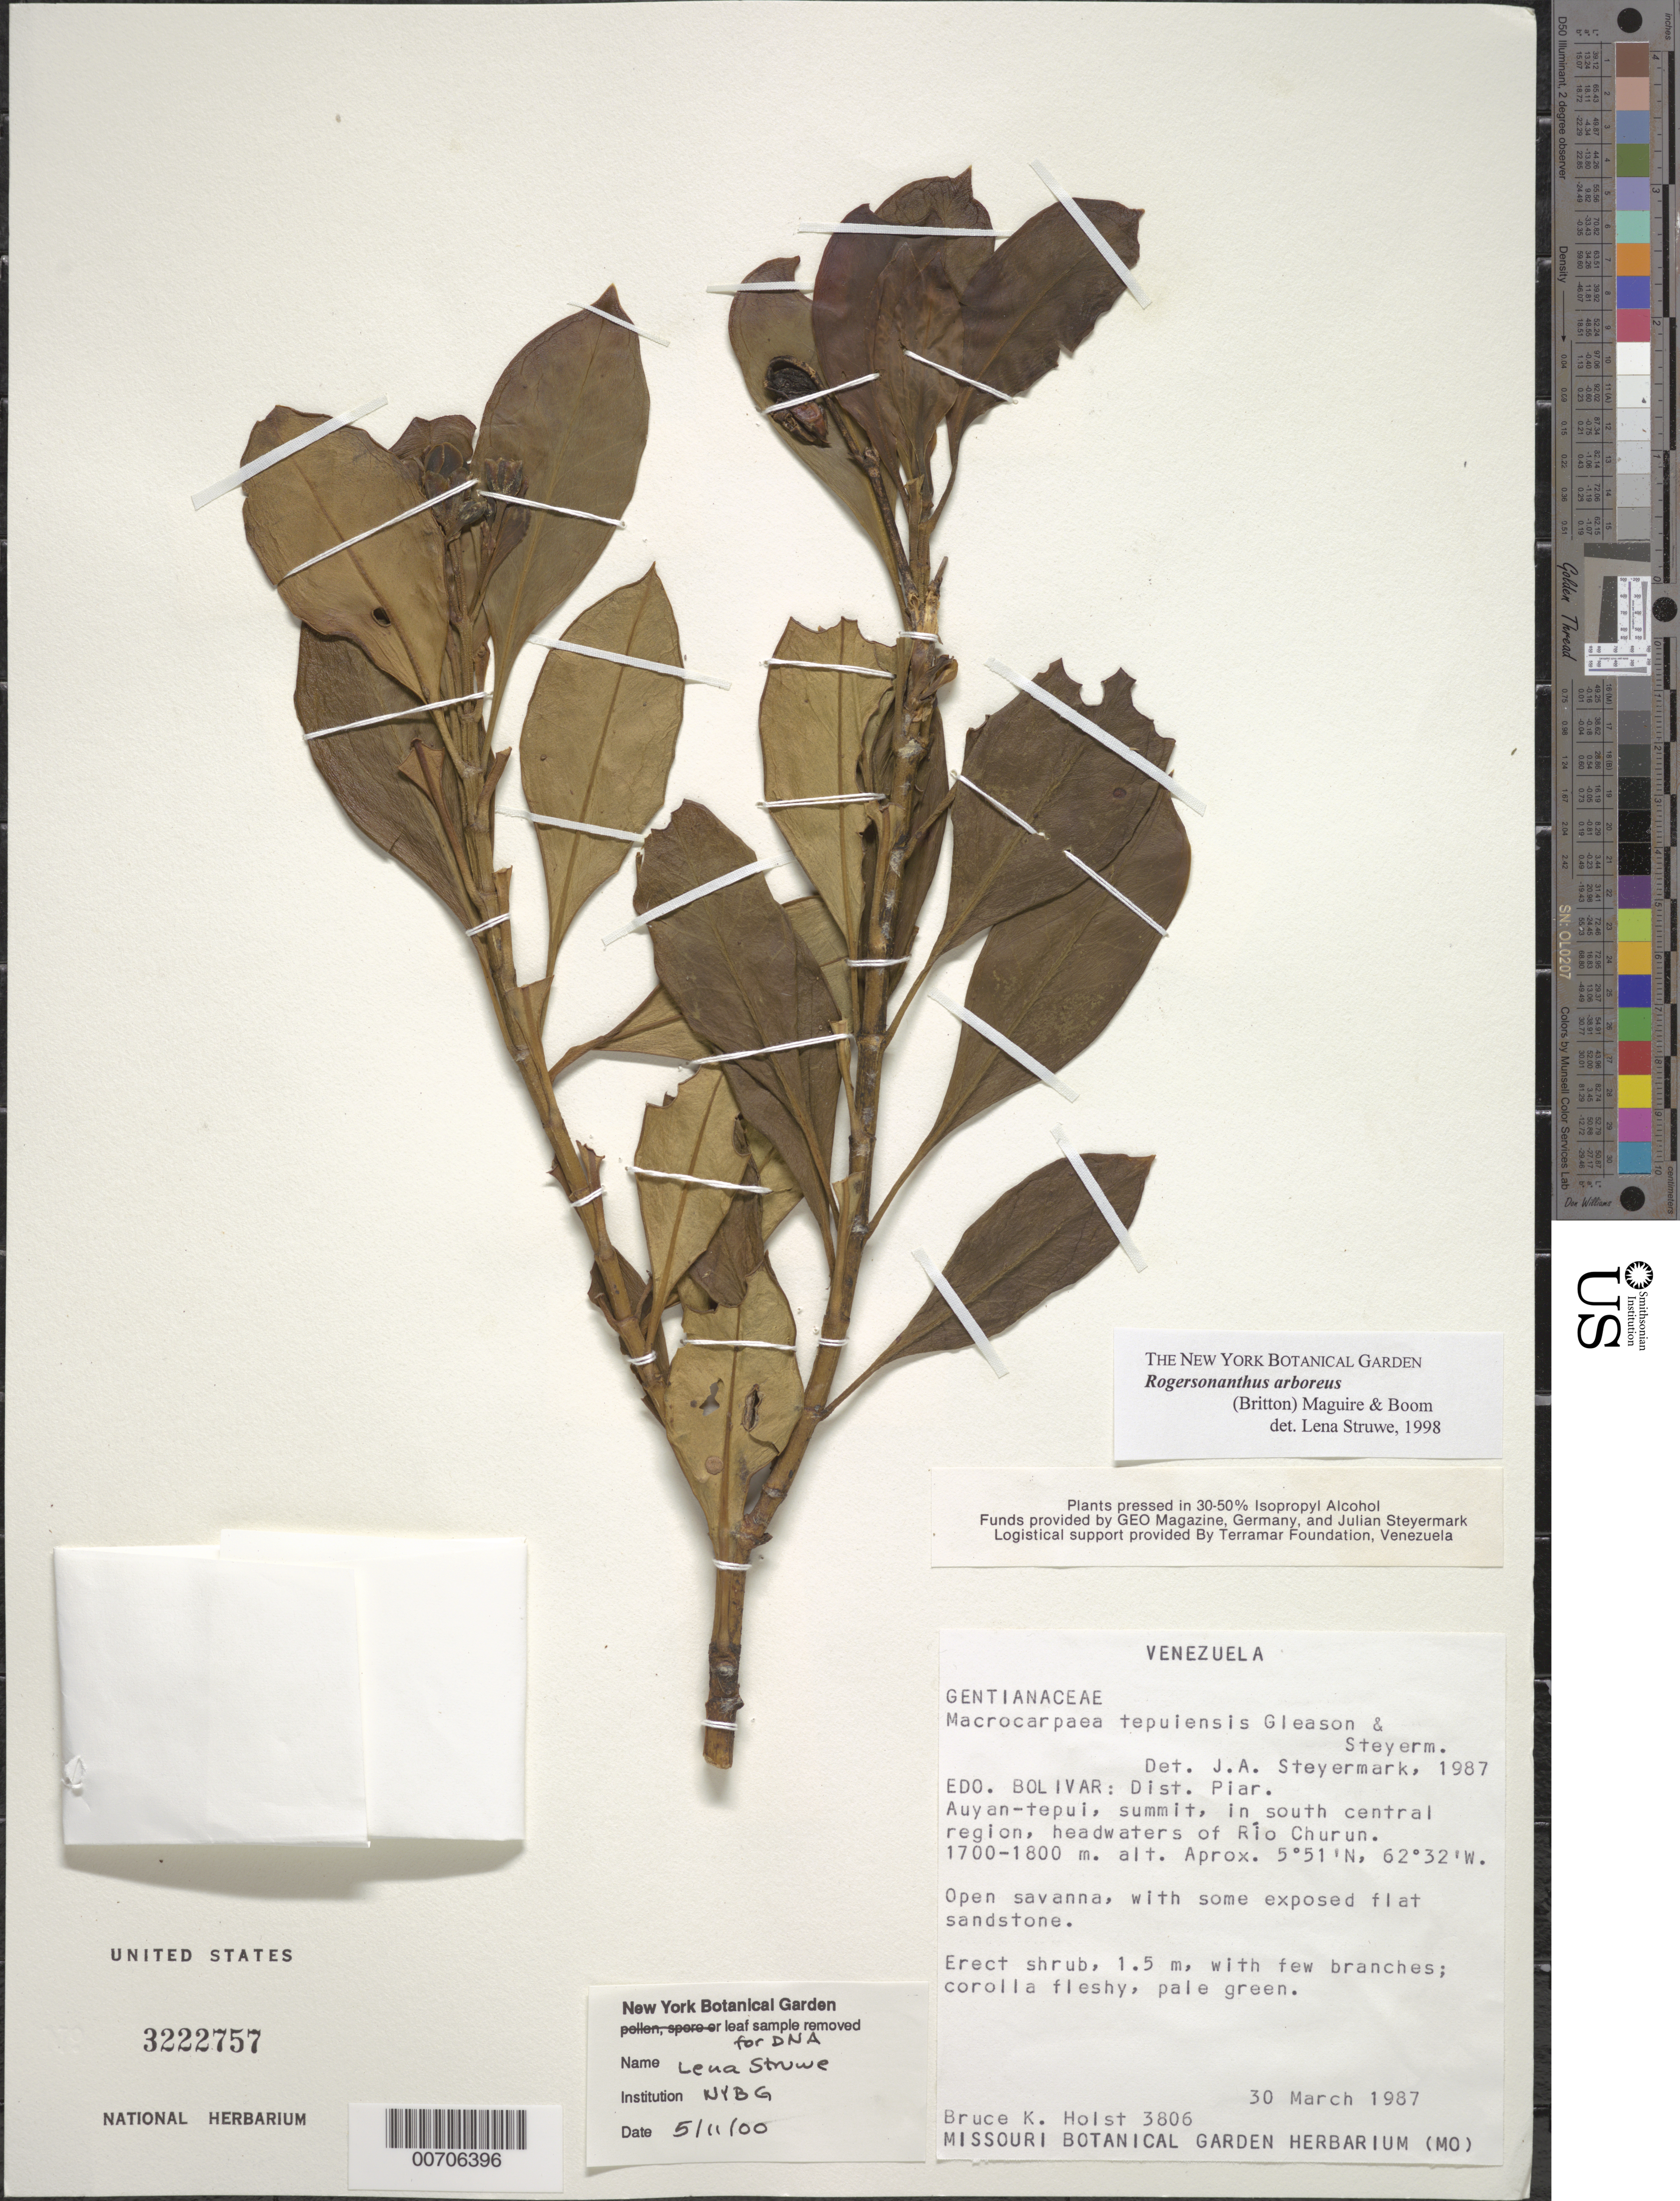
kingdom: Plantae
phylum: Tracheophyta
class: Magnoliopsida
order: Gentianales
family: Gentianaceae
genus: Rogersonanthus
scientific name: Rogersonanthus arboreus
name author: (Britton) Maguire & B.M. Boom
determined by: Struwe, L.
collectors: B. Holst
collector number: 3806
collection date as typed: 30-Mar-87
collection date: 1987-03-30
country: Venezuela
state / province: Bolívar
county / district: Piar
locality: Auyan-tepuí, summit, south-central region, headwaters of Río Churún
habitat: Open savanna, with some exposed flat sandstone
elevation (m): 1700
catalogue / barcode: US 3222757